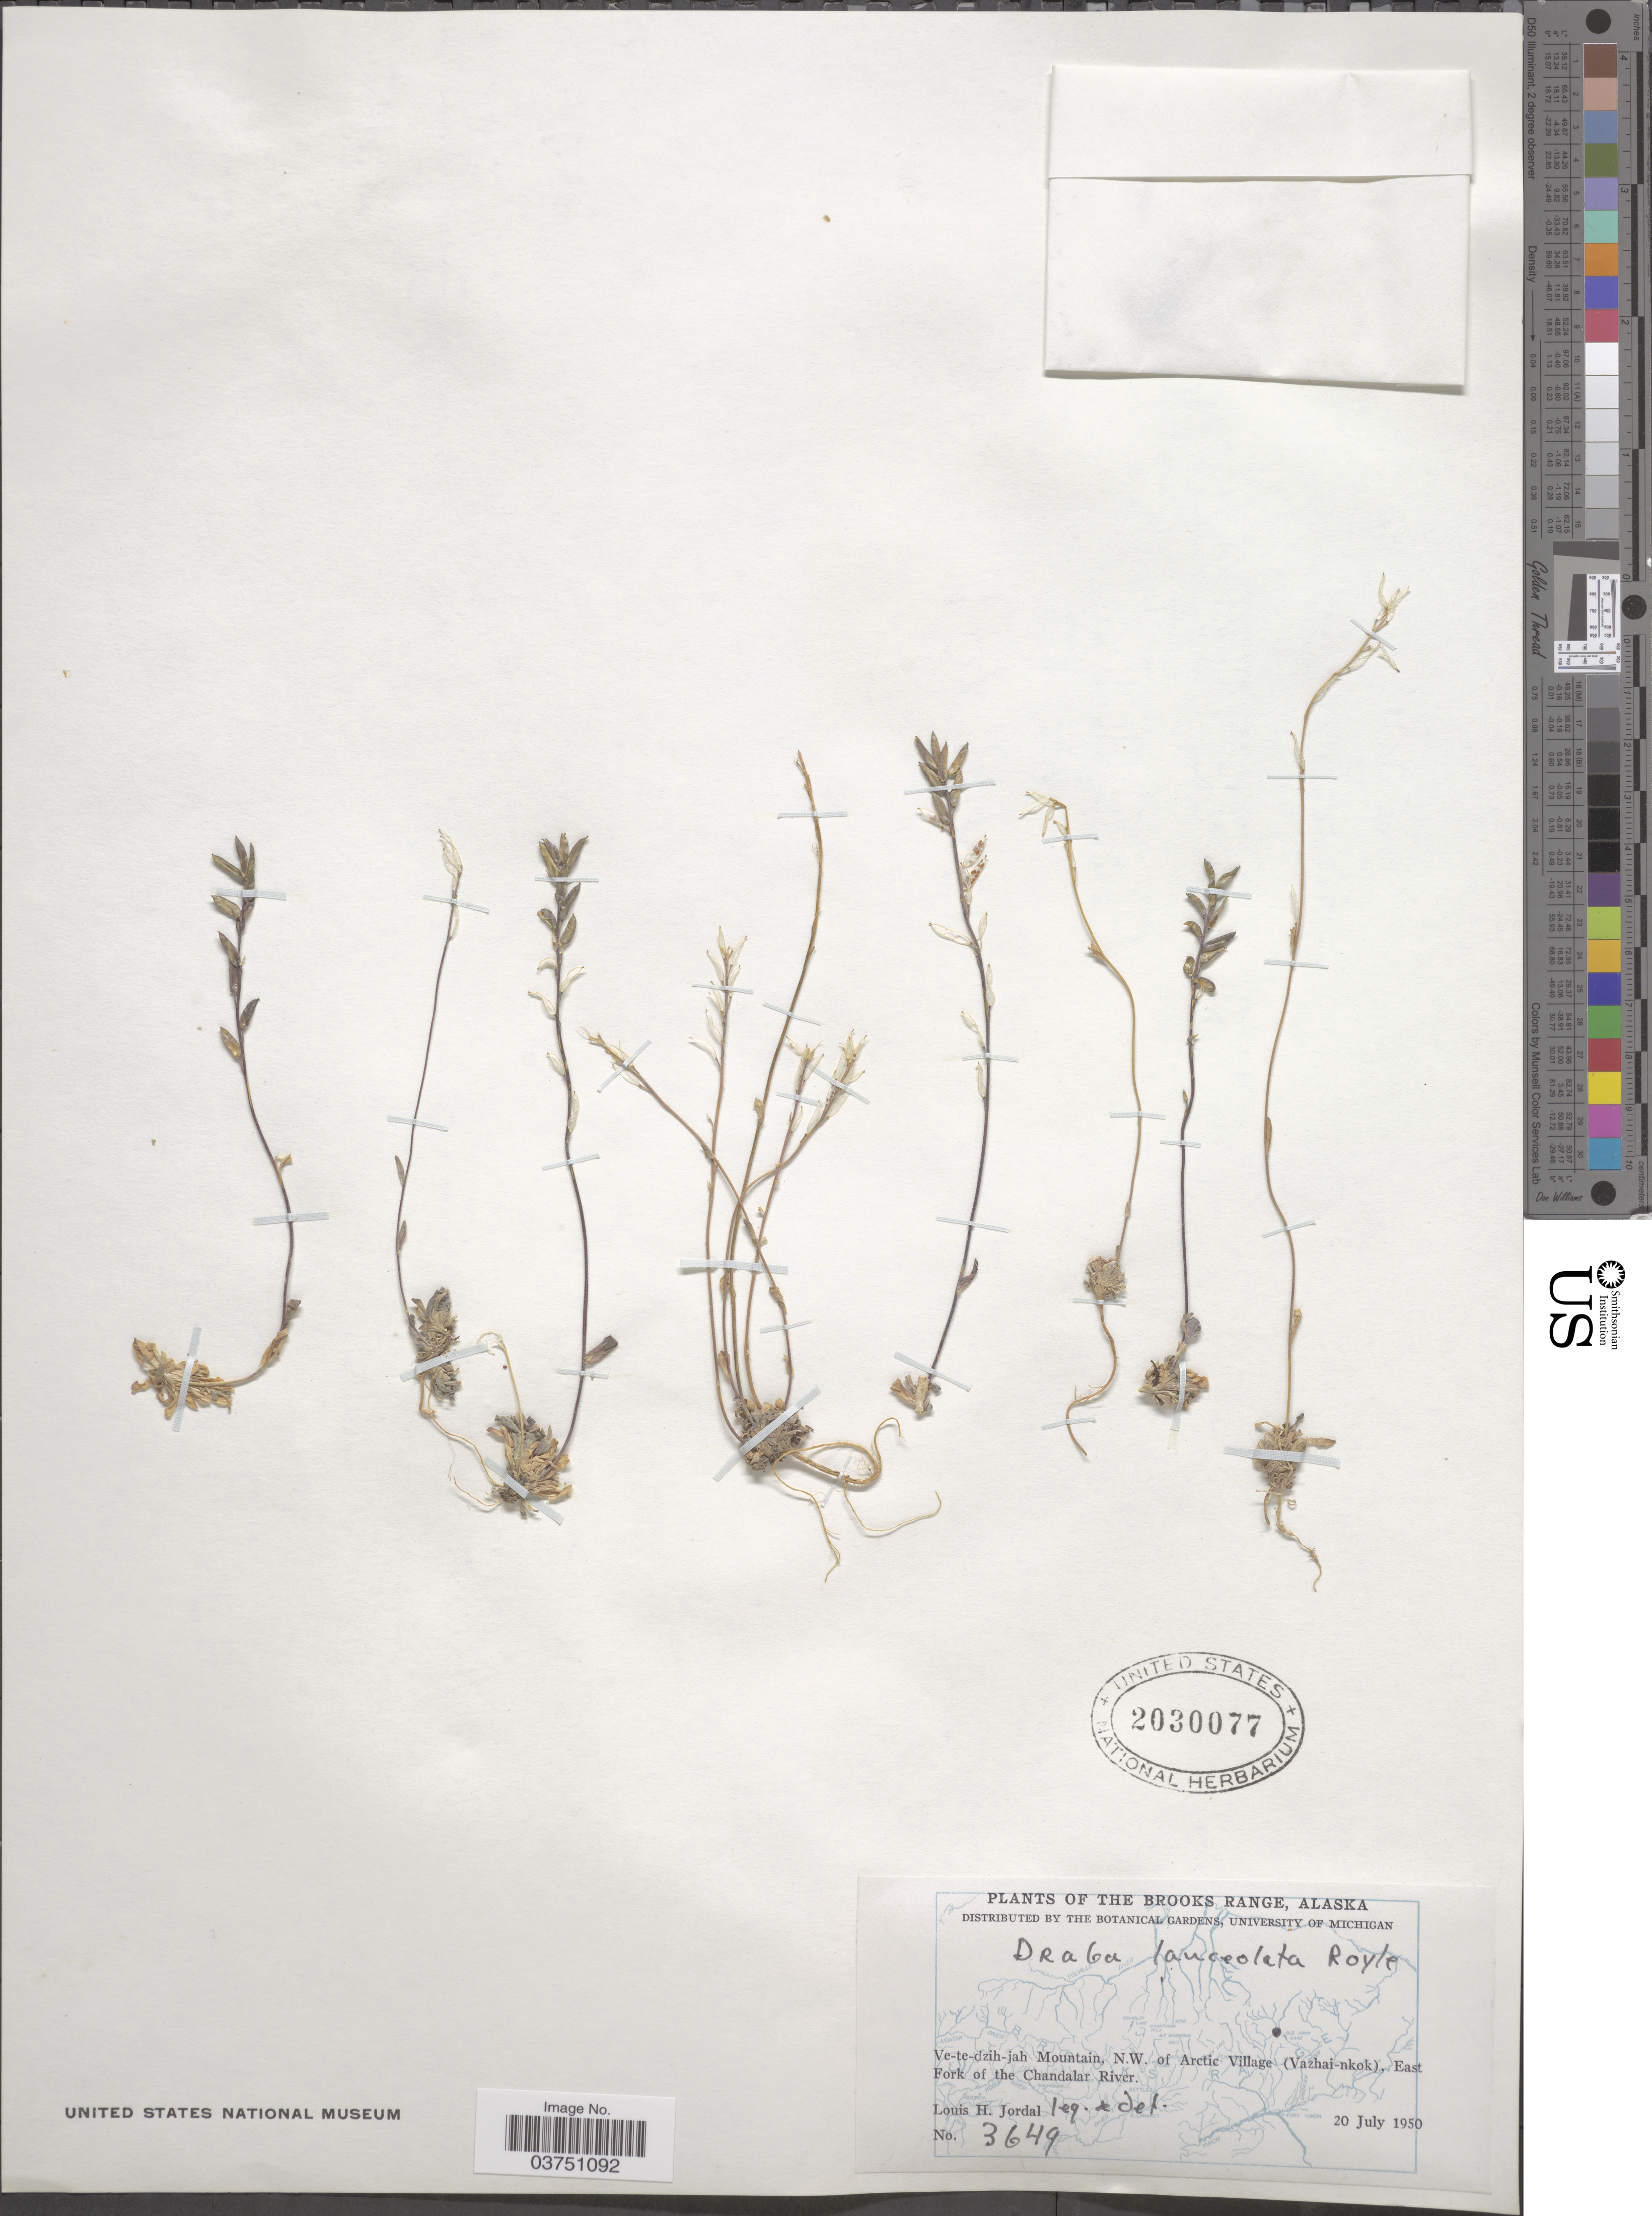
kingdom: Plantae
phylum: Tracheophyta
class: Magnoliopsida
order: Brassicales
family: Brassicaceae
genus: Draba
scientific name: Draba cana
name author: Rydb.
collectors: L. Jordal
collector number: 3649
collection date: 1950-07-20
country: United States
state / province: Alaska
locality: The Brooks Range. Ve-te-dzih-jah Mountain, N.W. of Arctic Village (Vazhai-nkok), East Fork of the Chandalar River.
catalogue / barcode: US 2030077